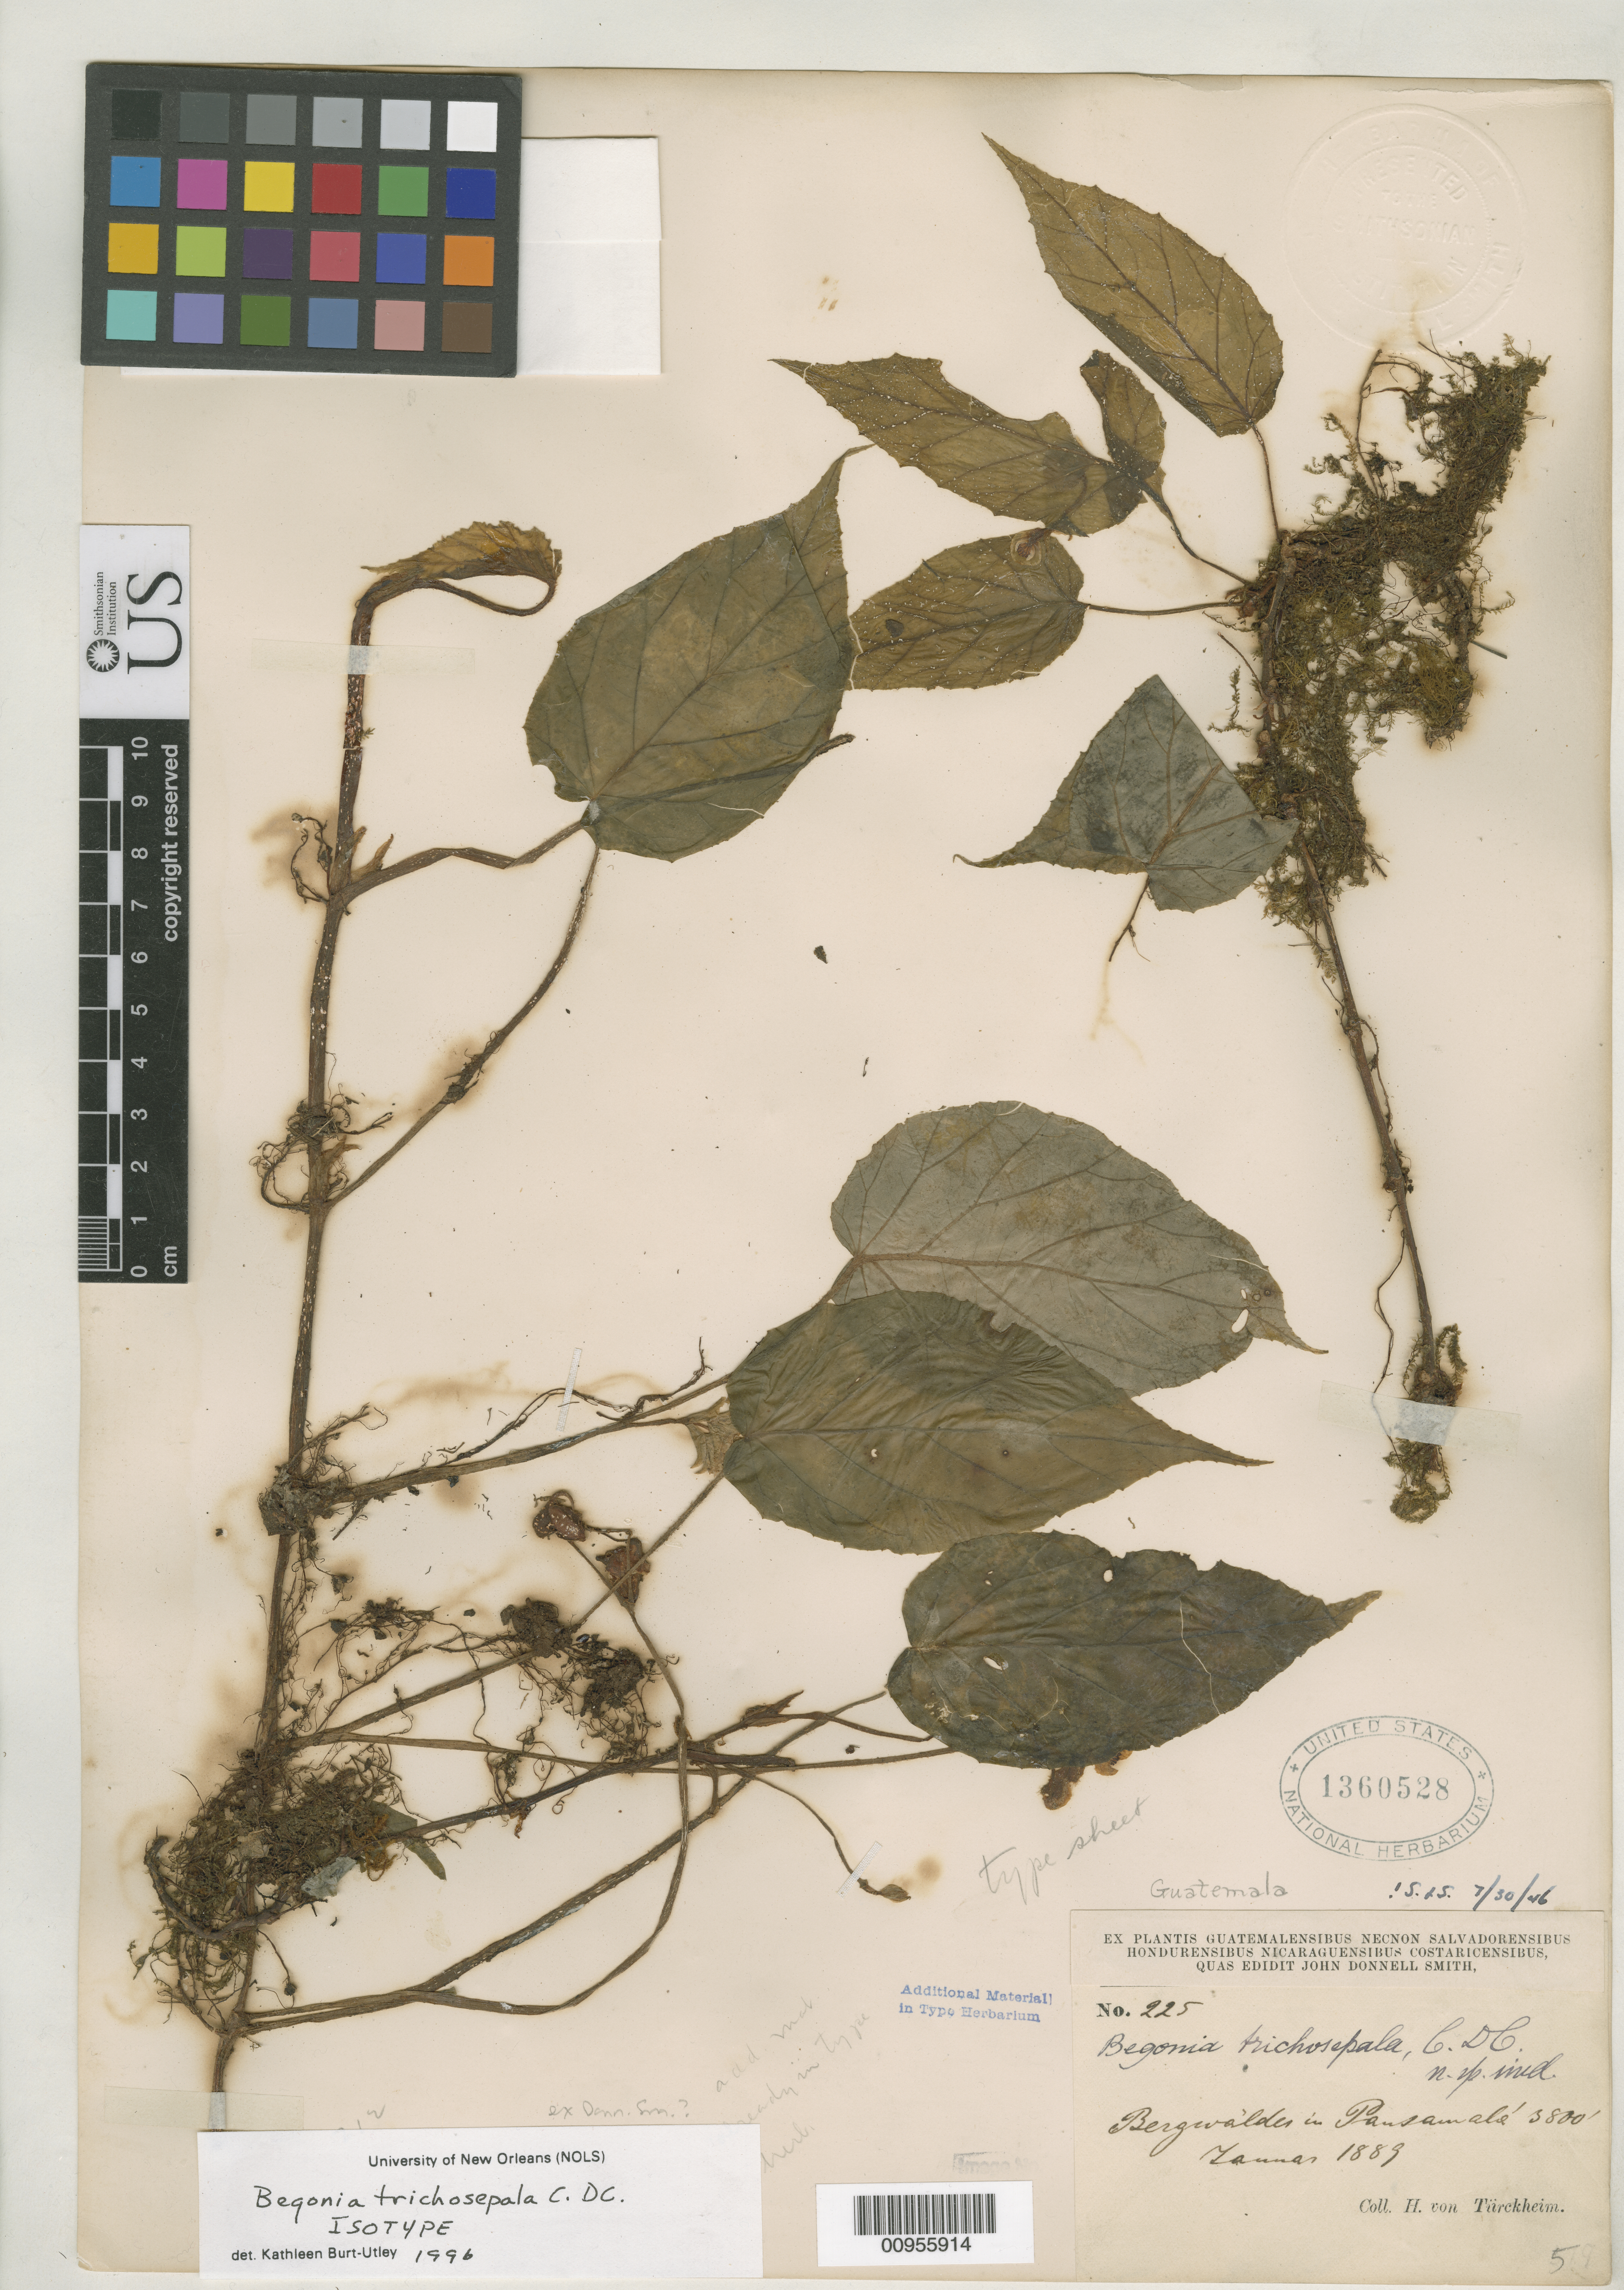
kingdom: Plantae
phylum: Tracheophyta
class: Magnoliopsida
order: Cucurbitales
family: Begoniaceae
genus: Begonia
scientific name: Begonia trichosepala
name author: C. DC. ex Donn. Sm.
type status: Isotype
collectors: H. von Türckheim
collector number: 225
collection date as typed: Jan 1887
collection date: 1887-01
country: Guatemala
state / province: Alta Verapaz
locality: Pansamalá, Depart. Alta Verapaz.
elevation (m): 1158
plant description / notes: Validating author usually considered C. DC. [in J. Donn. Sm.] but possibly to be cited as C. DC. ex J. Donn. Sm. (which would affect likely location of holotype).; One of two sheets at US ex herb. John Donnell Smith herbarium. Unclear whether holotypes of names in this publication are deposited at G or US; this sheet annotated as isotype by K. Burt-Utley (1996).; Specimen ex herb. John Donnell Smith.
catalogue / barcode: US 1360528